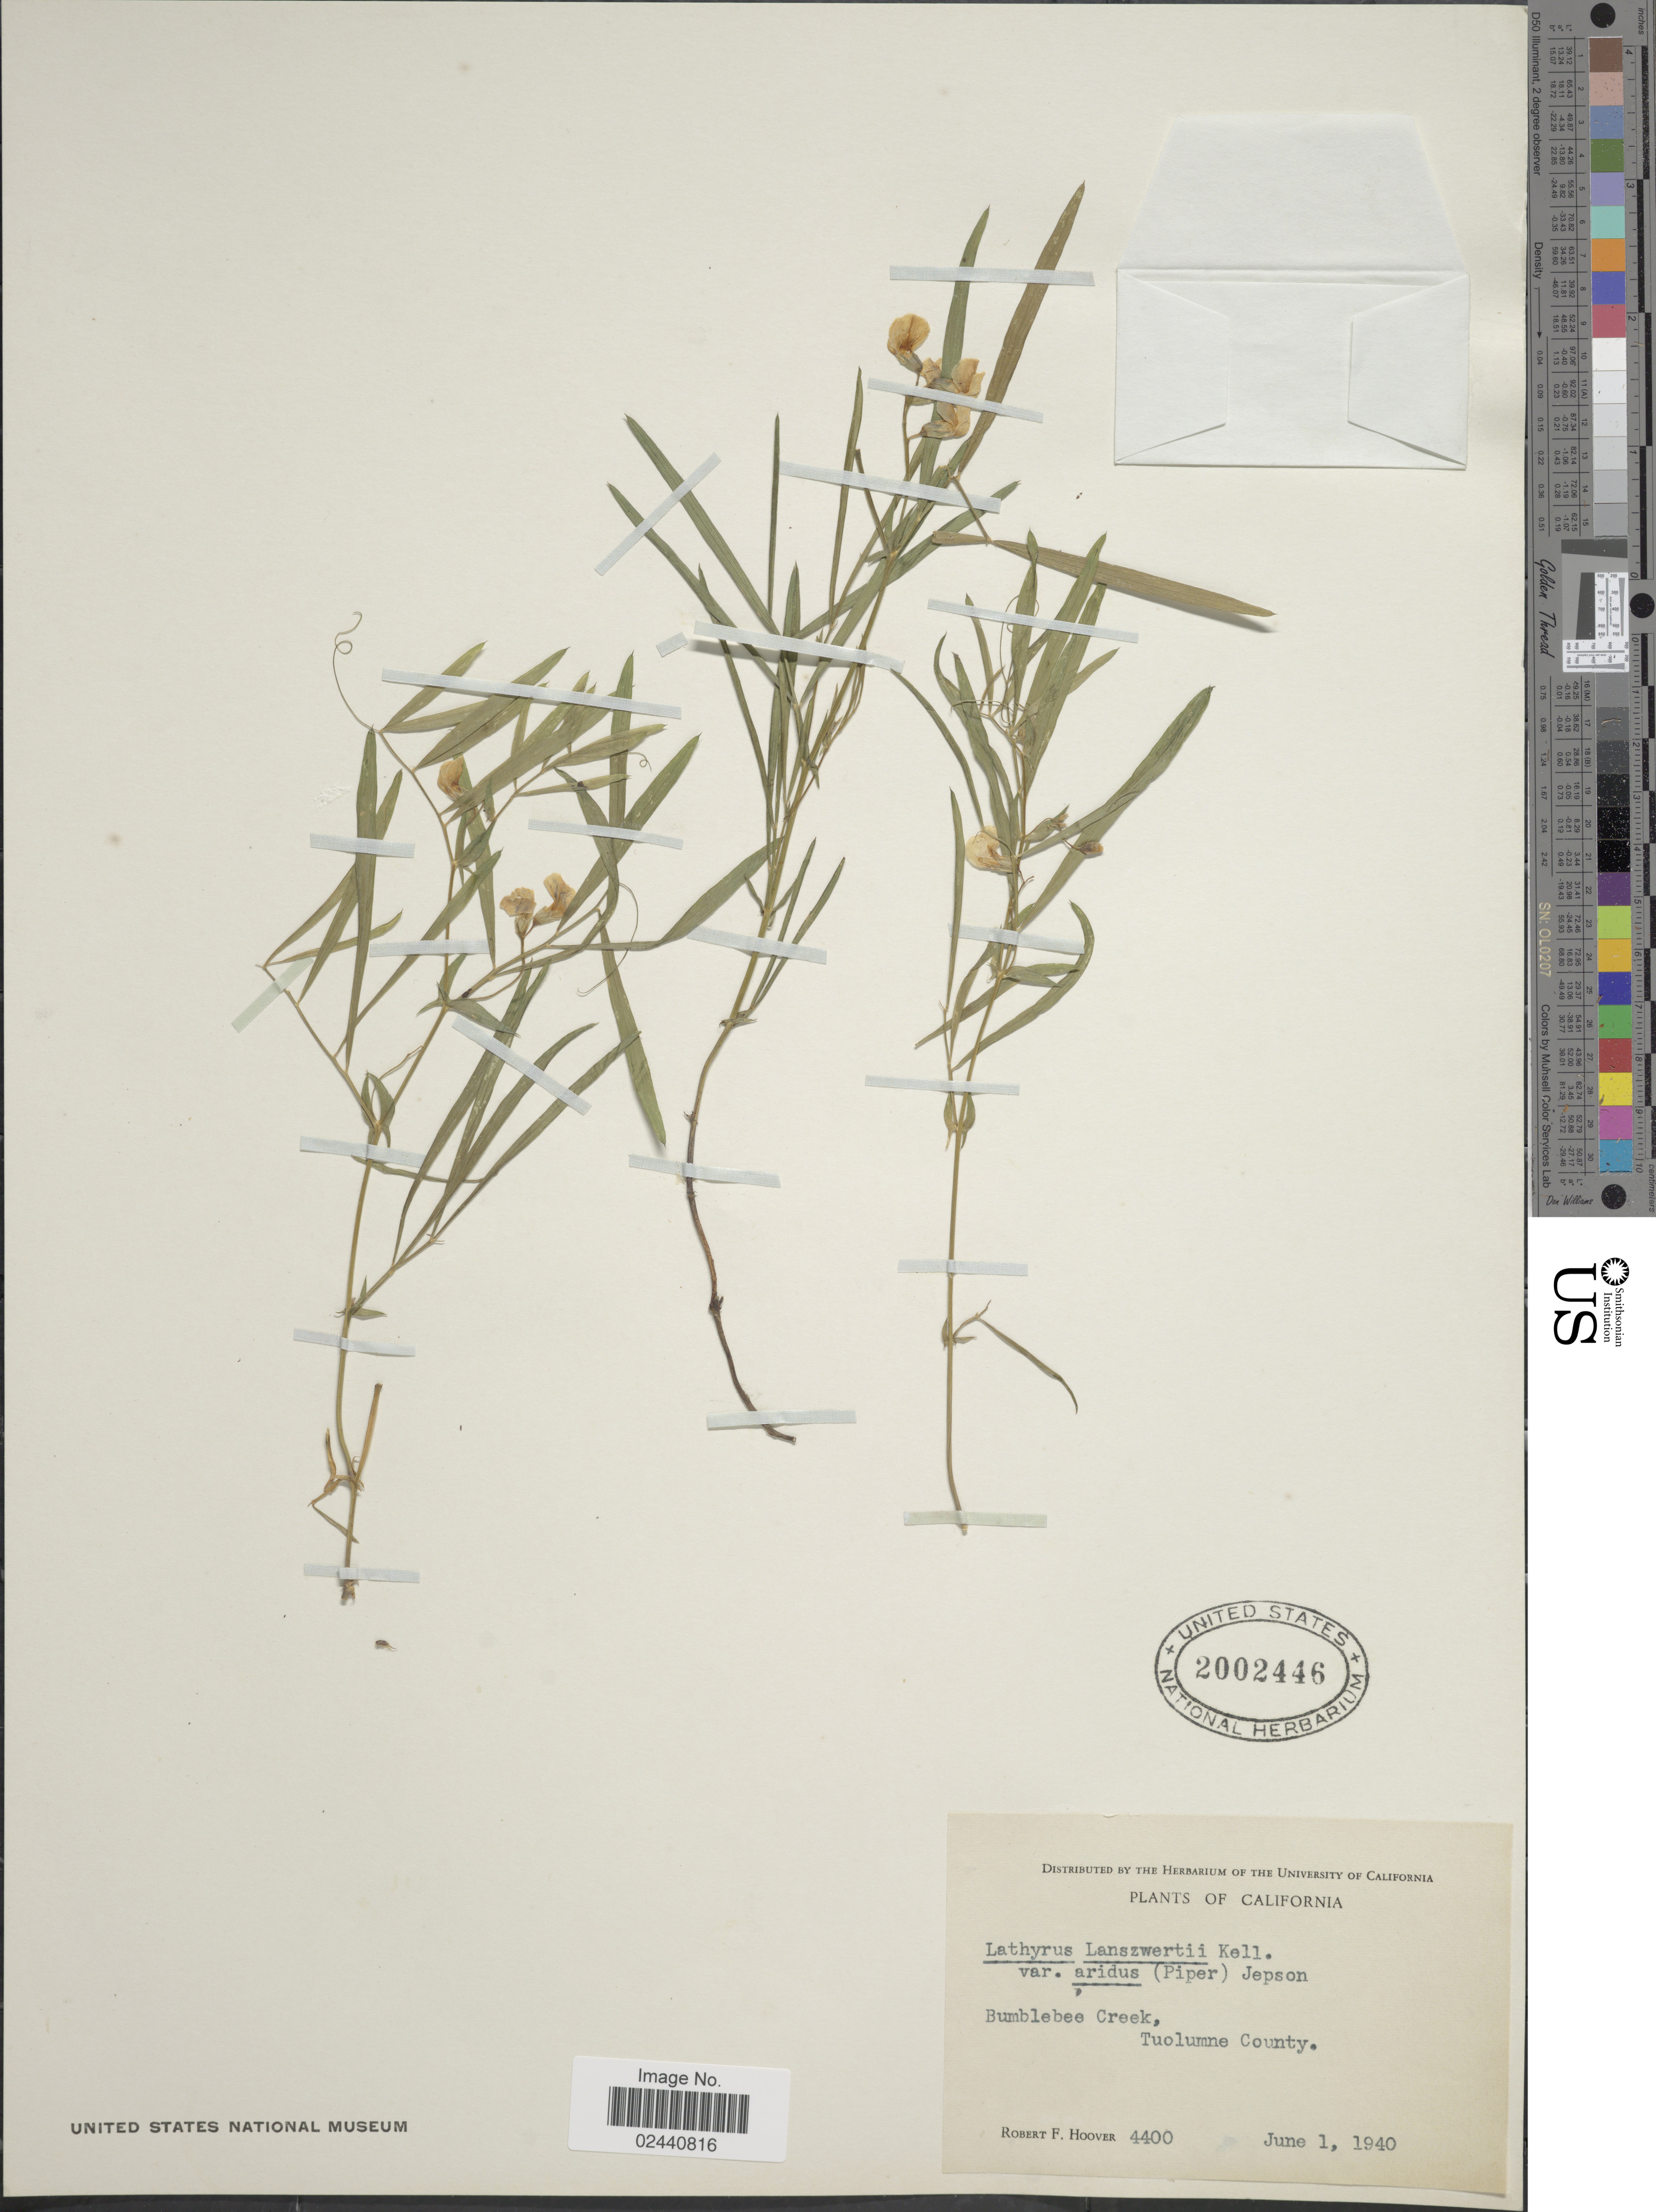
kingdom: Plantae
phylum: Tracheophyta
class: Magnoliopsida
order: Fabales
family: Fabaceae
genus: Lathyrus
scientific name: Lathyrus lanszwertii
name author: Kellogg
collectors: R. F. Hoover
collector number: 4400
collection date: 1940-06-01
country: United States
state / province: California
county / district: Tuolumne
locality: Bumblebee Creek, Tuolumne County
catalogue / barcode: US 2002446